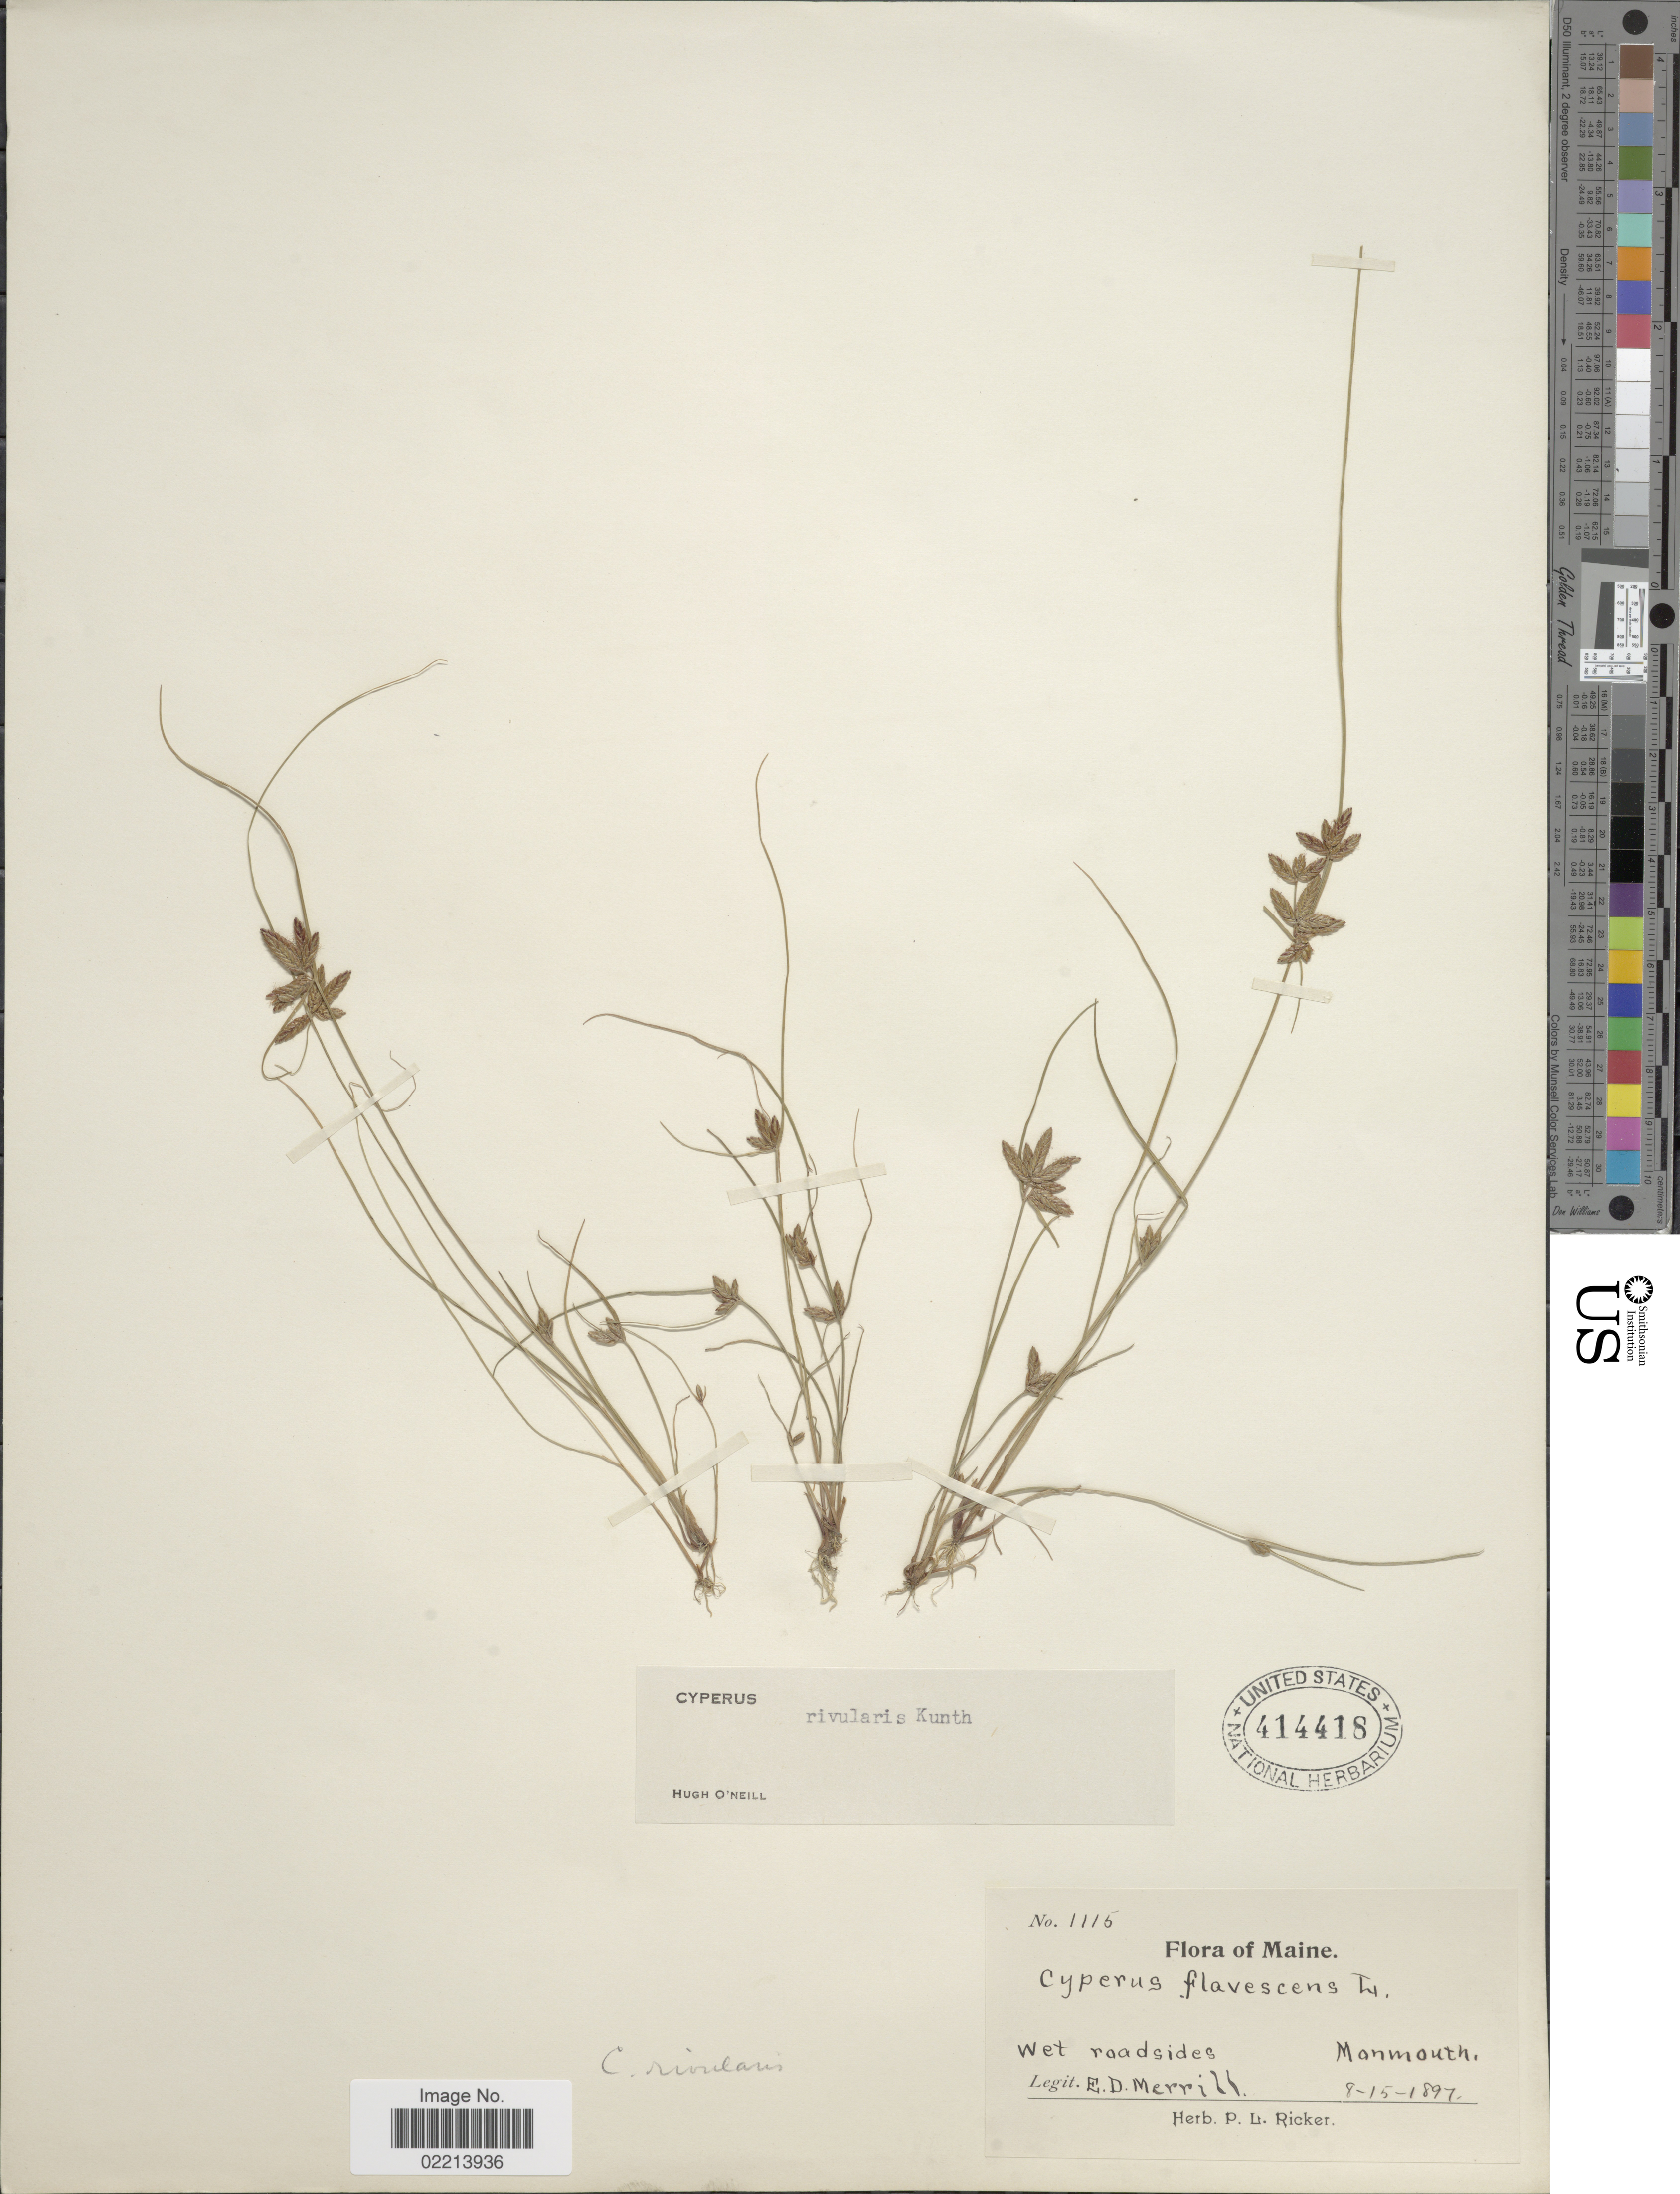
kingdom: Plantae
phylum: Tracheophyta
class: Liliopsida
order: Poales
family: Cyperaceae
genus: Cyperus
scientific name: Cyperus bipartitus Torr.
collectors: E. D. Merrill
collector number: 1115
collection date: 1897-08-15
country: United States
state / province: Maine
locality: Manmouth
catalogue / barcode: US 414418